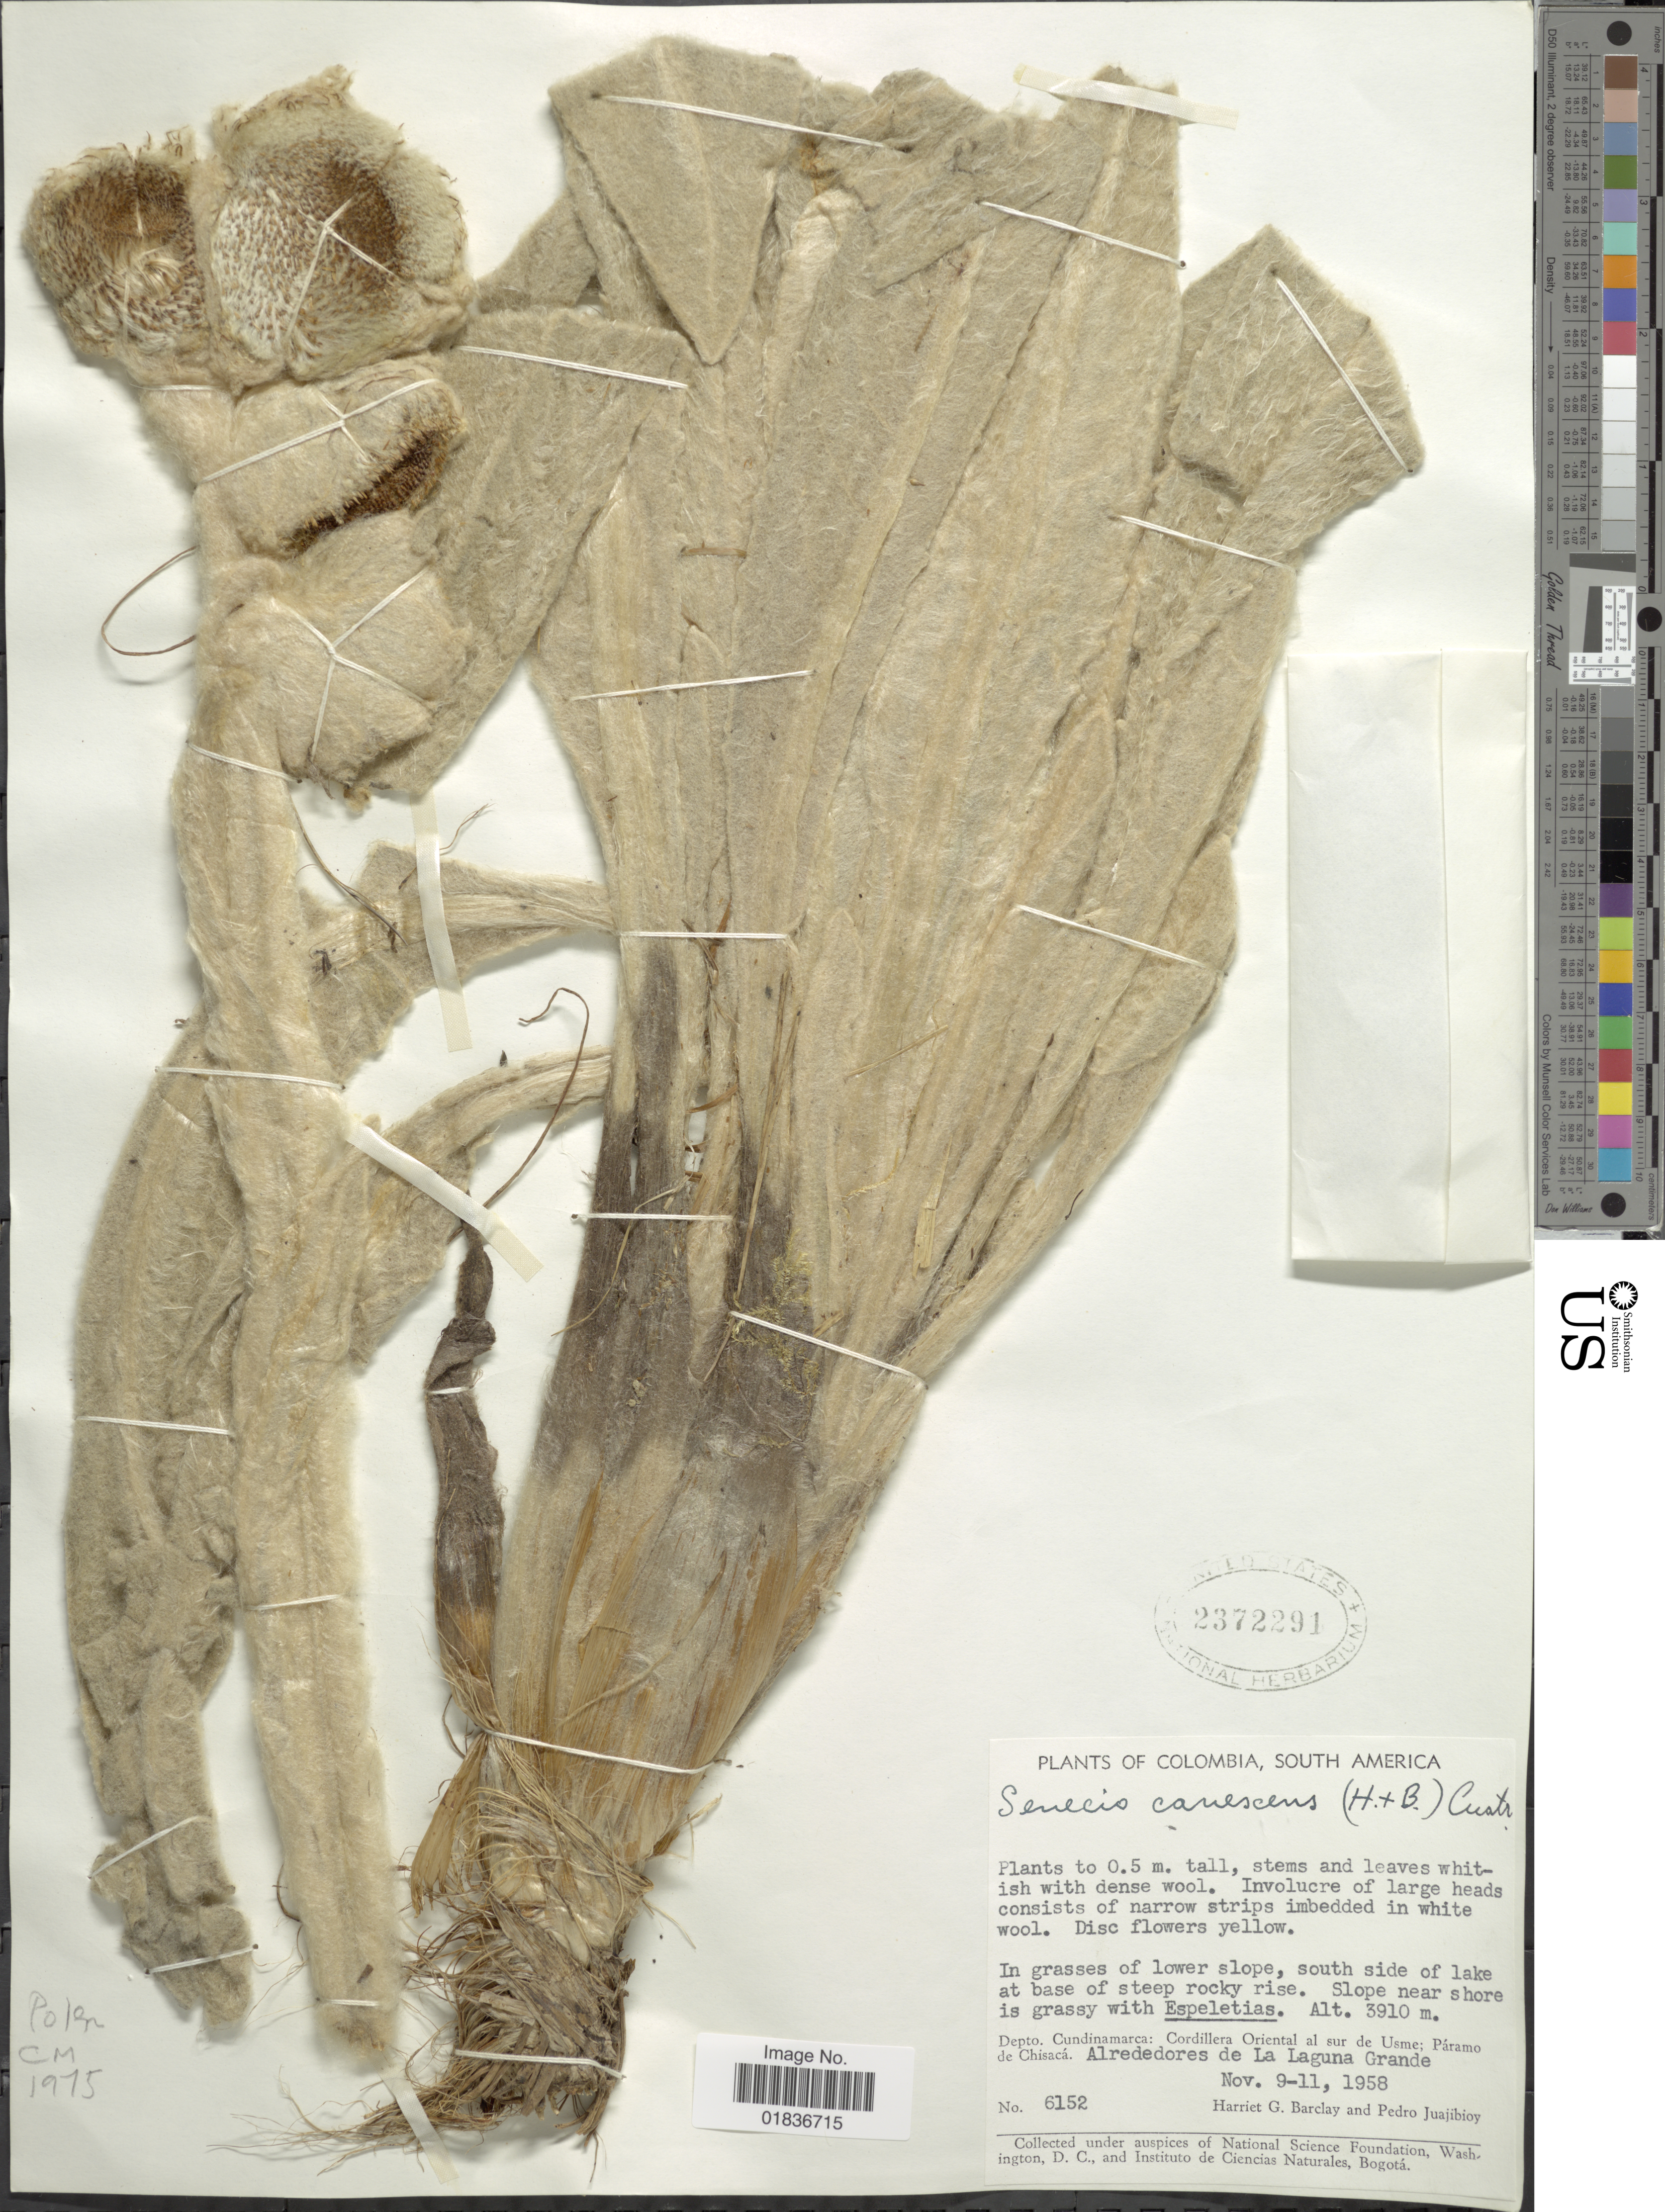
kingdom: Plantae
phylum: Tracheophyta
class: Magnoliopsida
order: Asterales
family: Asteraceae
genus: Senecio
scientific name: Senecio canescens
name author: (Bonpl.) Cuatrec.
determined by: Salomon, Luciana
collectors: H. G. Barclay & P. Juajibioy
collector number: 6152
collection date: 1958-11-09/1958-11-11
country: Colombia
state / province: Cundinamarca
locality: Depto. Cundinamarca: Cordillera Oriental al sur de Usme: Paramo de Chisaca. Alrededores de la Laguna Grande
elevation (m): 3910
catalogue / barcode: US 2372291